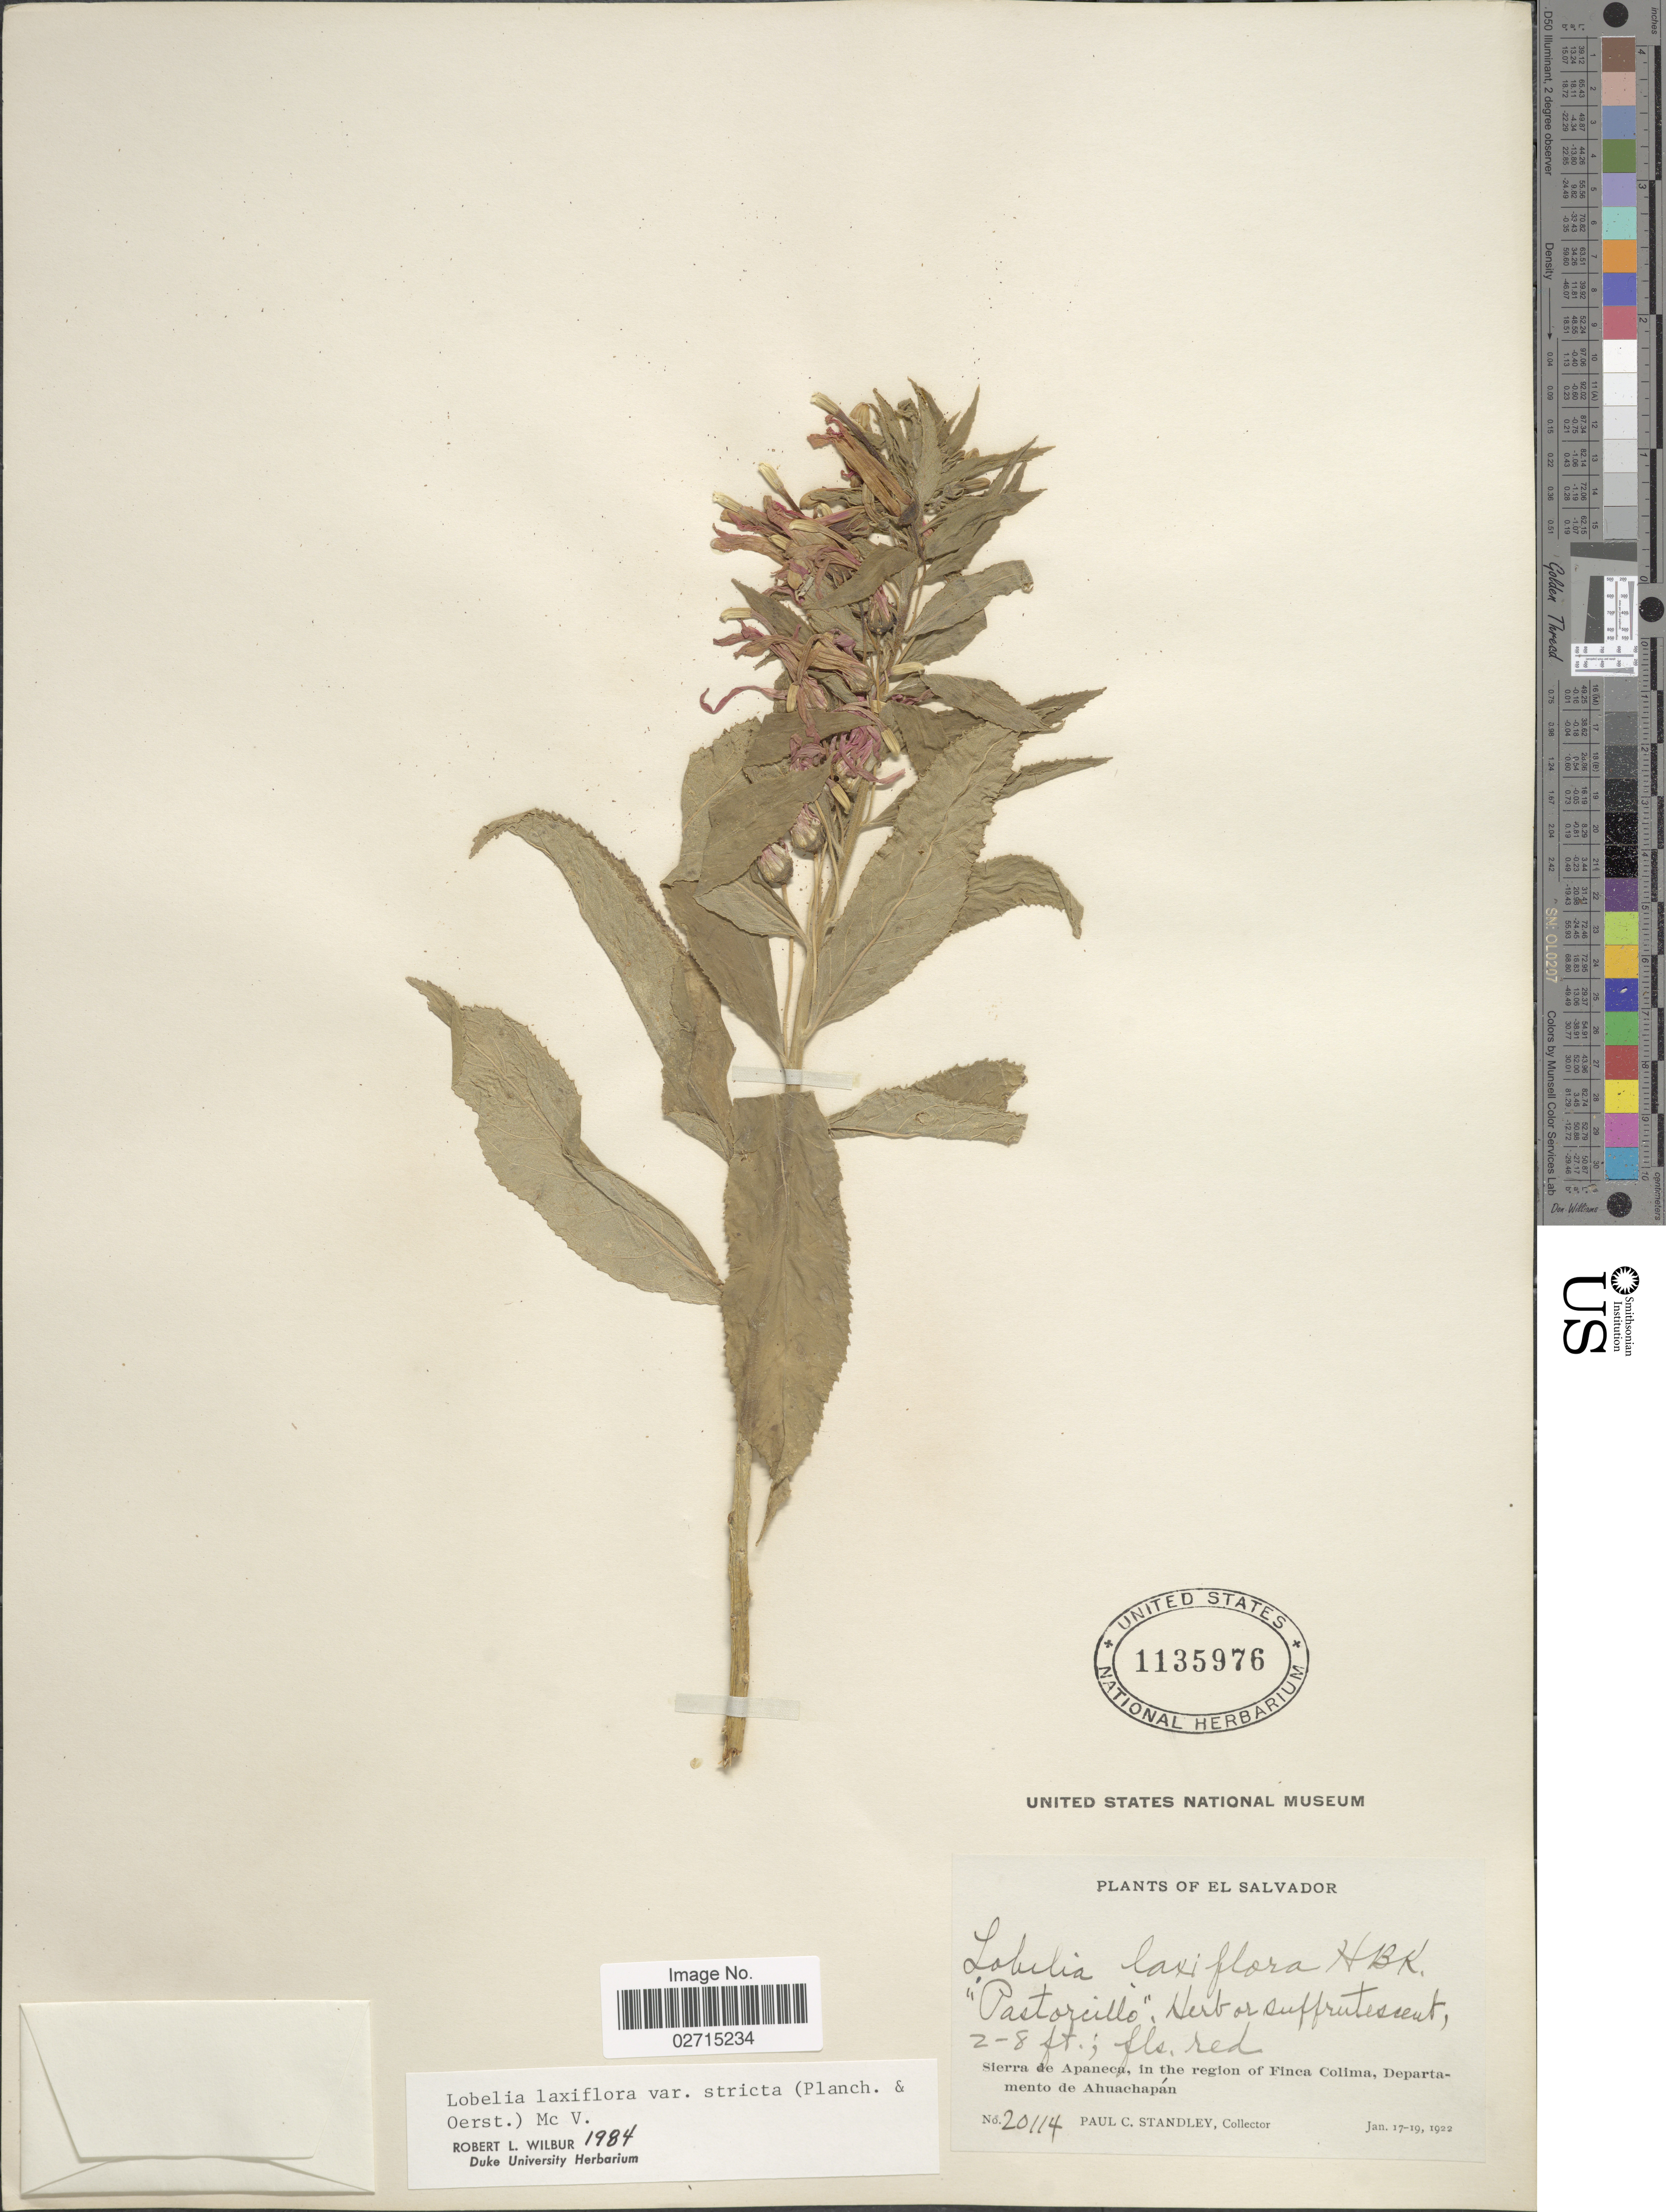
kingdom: Plantae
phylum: Tracheophyta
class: Magnoliopsida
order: Asterales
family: Campanulaceae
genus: Lobelia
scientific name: Lobelia laxiflora var. stricta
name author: (Planch. & Oerst.) McVaugh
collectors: P. C. Standley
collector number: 20114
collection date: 1922-01-17/1922-01-19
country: El Salvador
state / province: Ahuachapan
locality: Sierra de Apaneca, in the region of Finca Colima, Departamento de Ahuachapán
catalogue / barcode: US 1135976